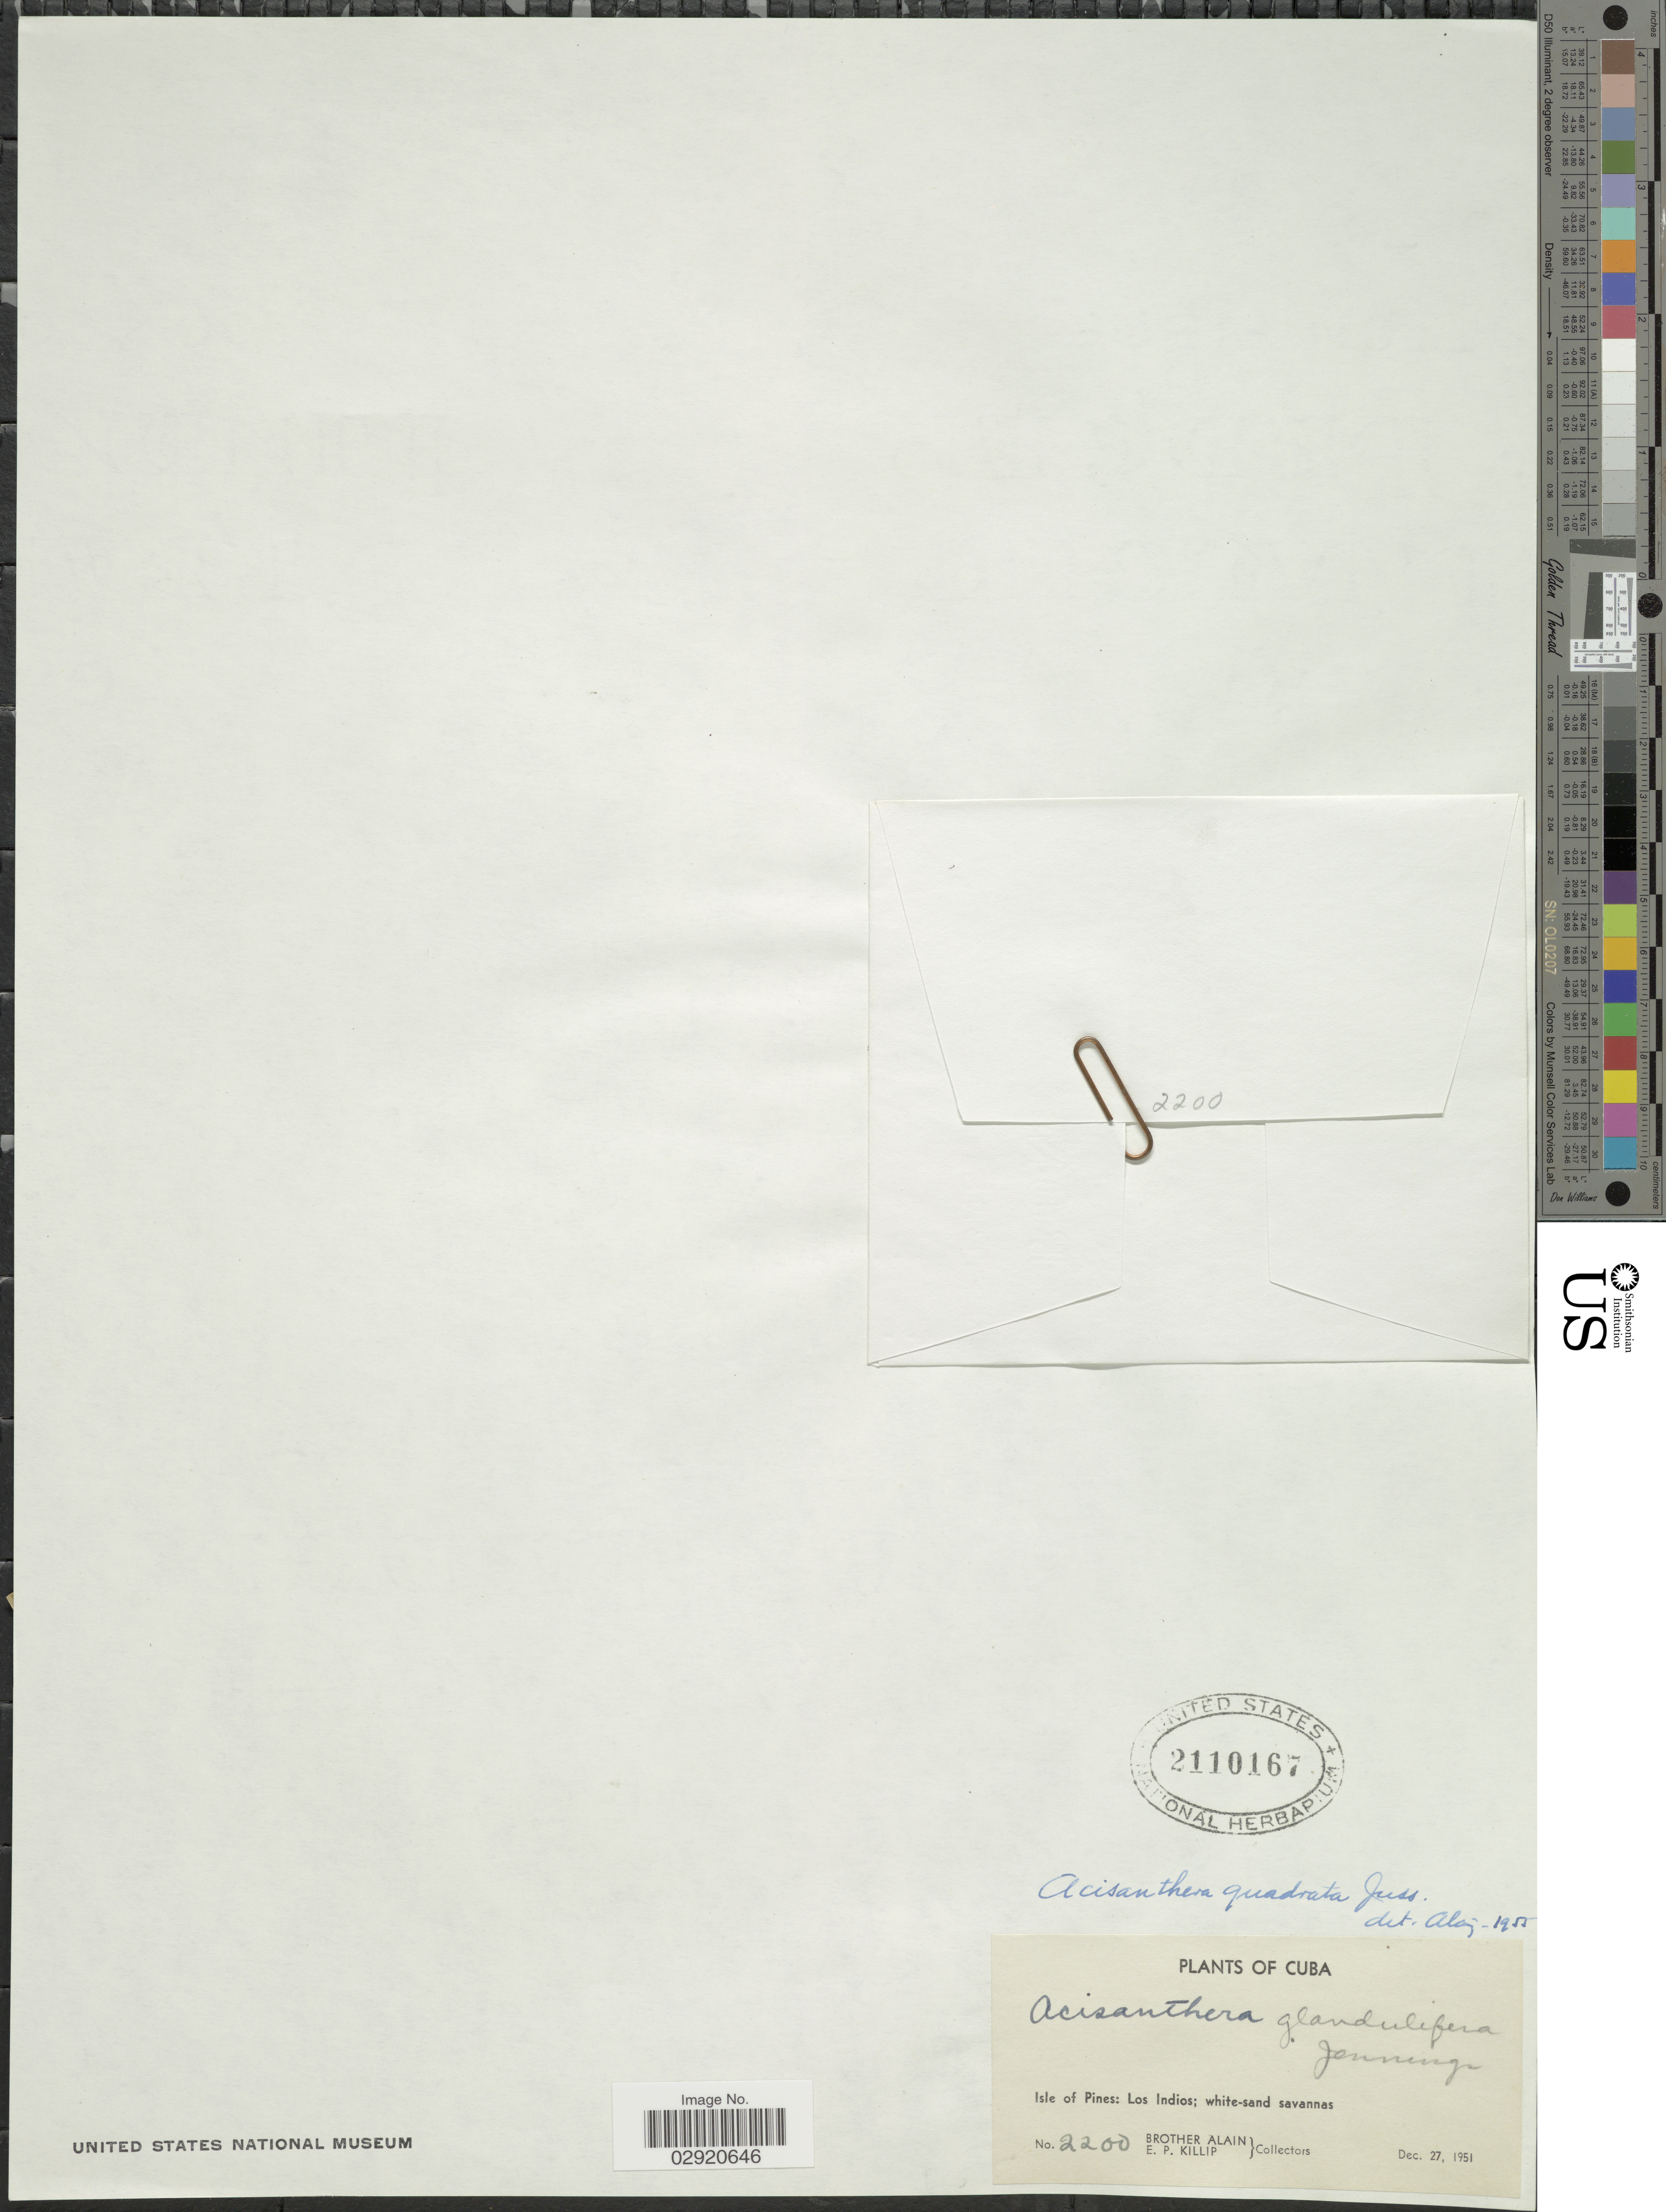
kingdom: Plantae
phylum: Tracheophyta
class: Magnoliopsida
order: Myrtales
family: Melastomataceae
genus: Acisanthera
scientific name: Acisanthera erecta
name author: Gleason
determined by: Nunes da Silva, Diego, (RB), Jardim Botanico do Rio de Janeiro - Herbario (BRAZIL)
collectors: Bro. Alain - DO NOT USE & E. P. Killip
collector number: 2200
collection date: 1951-12-27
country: Cuba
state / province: Isla de la Juventud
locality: Isle of Pines: Los Indios.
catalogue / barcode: US 2110167